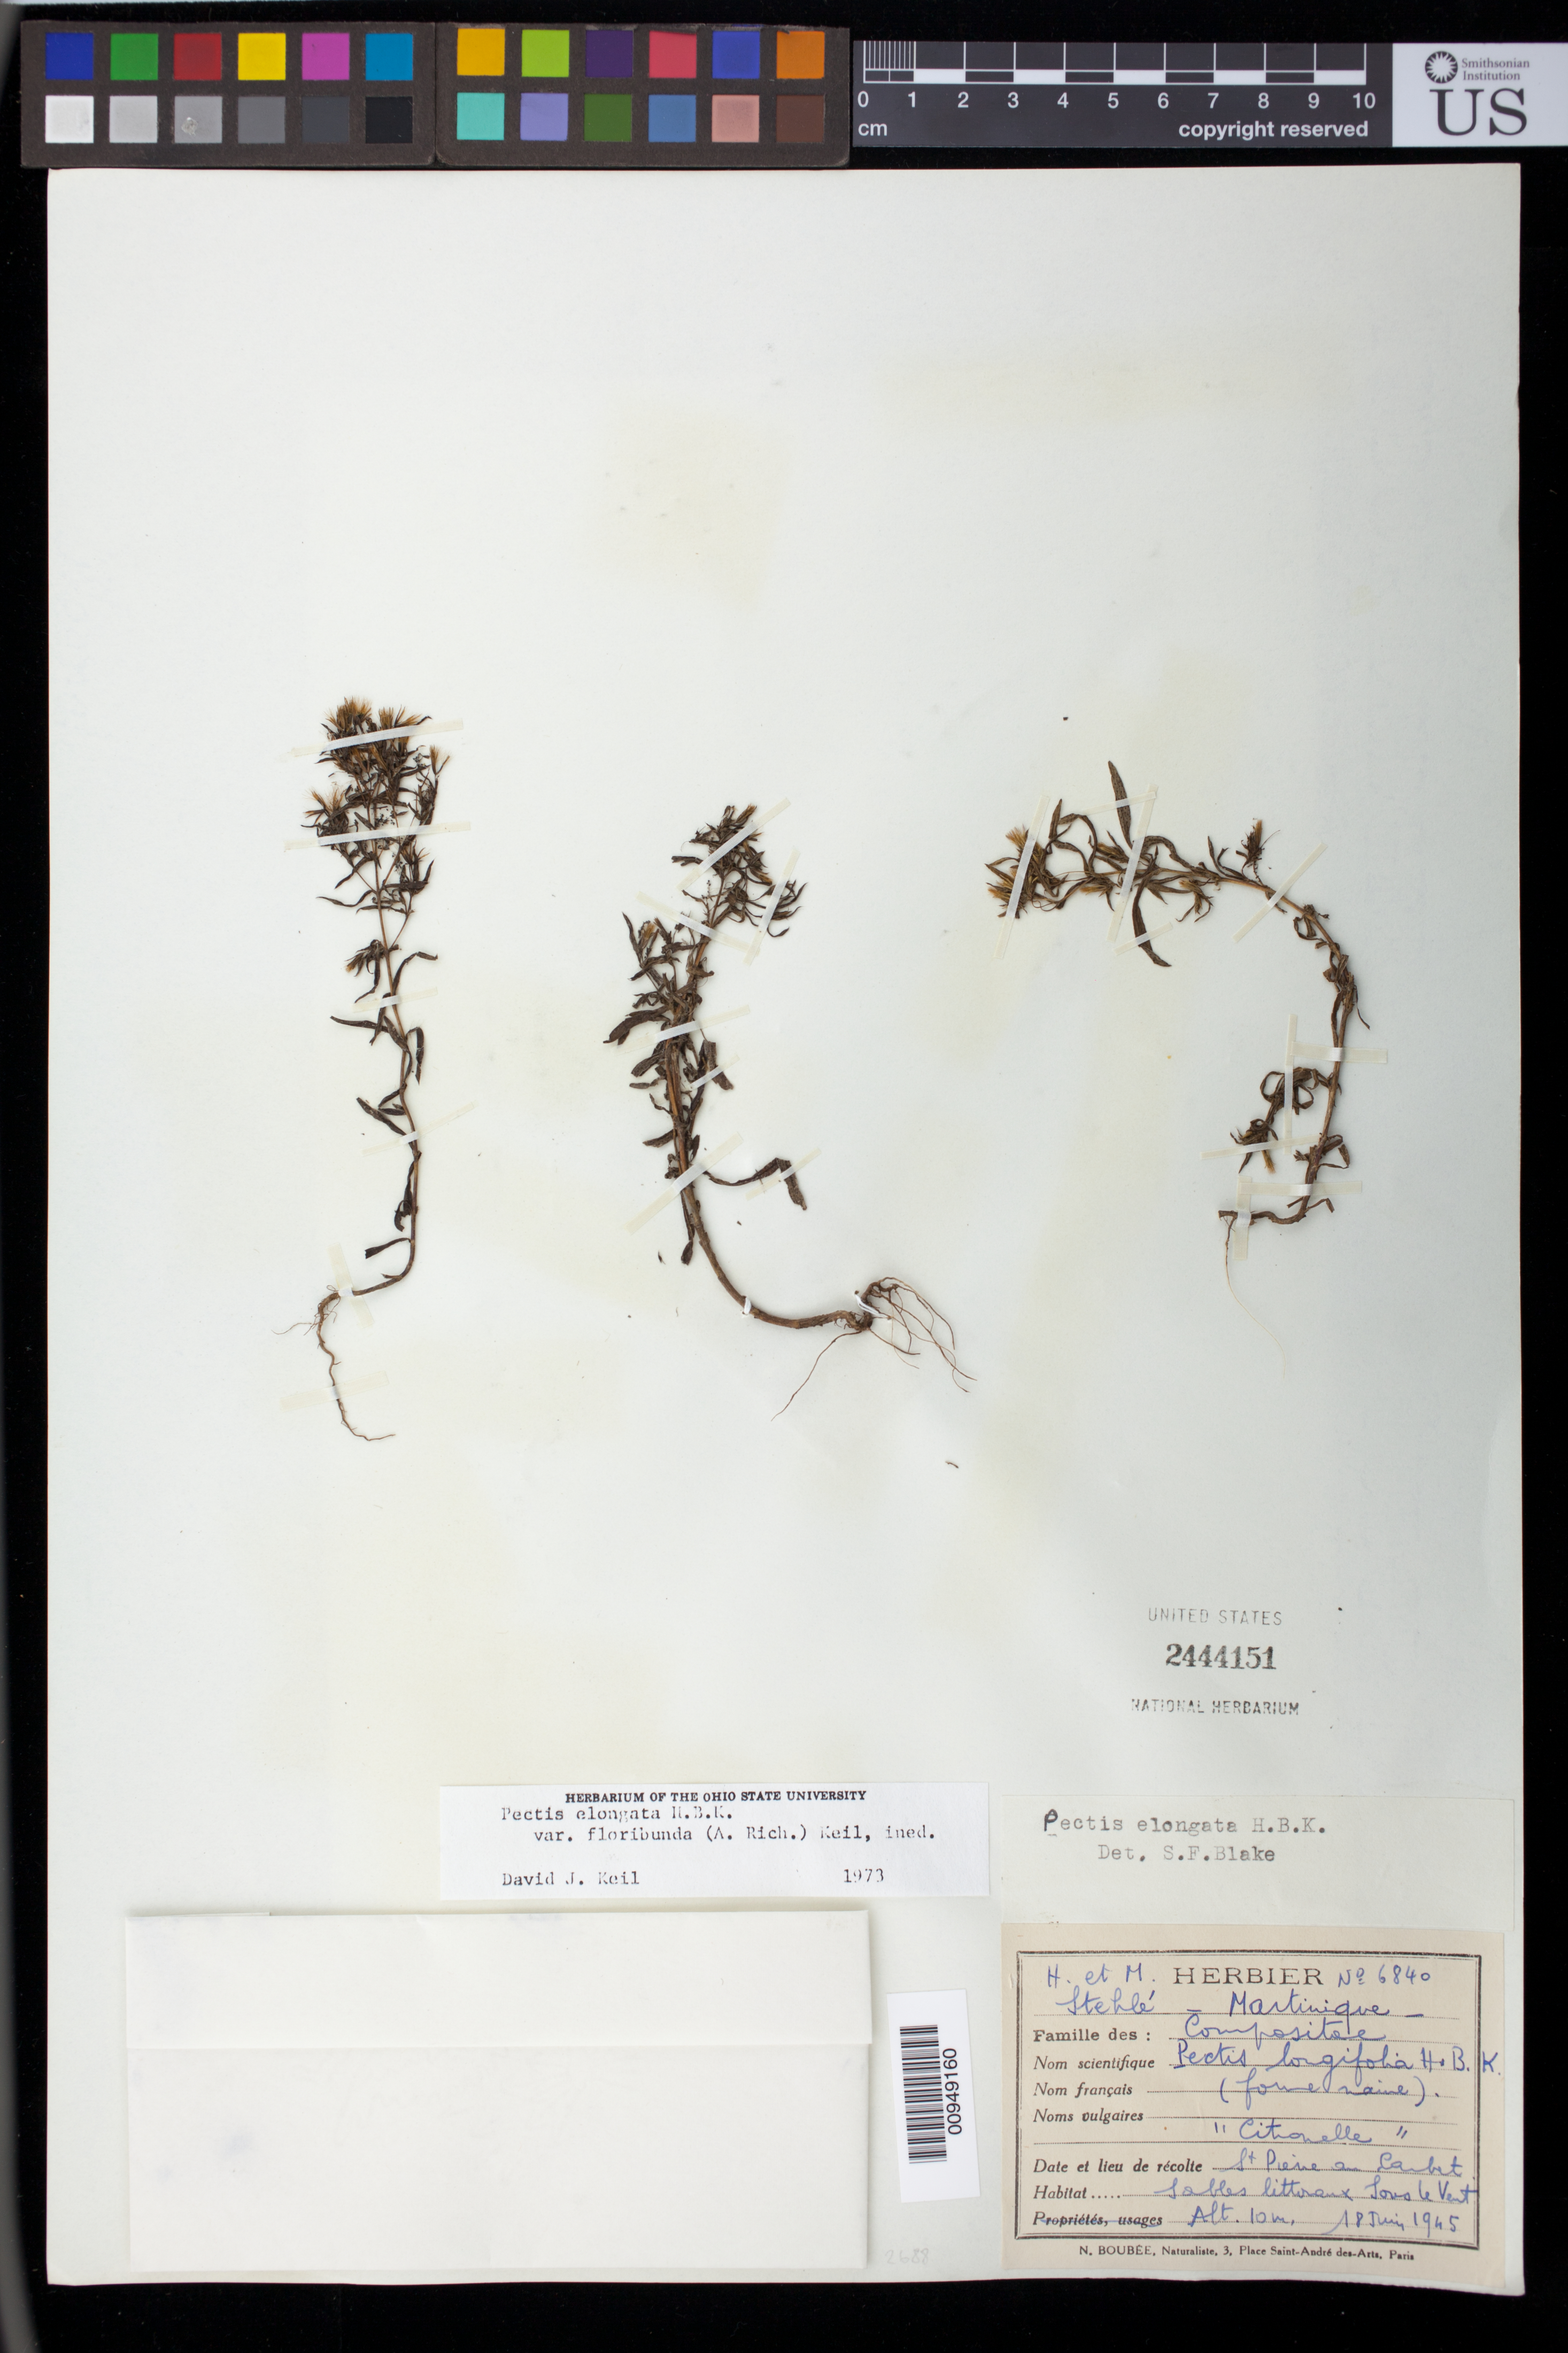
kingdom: Plantae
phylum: Tracheophyta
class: Magnoliopsida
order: Asterales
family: Asteraceae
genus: Pectis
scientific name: Pectis elongata var. floribunda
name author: (A. Rich.) D.J. Keil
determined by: Keil, D. J.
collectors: H. Stehlé & M. Stehlé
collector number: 6840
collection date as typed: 18 Jun 1945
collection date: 1945-06-18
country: Martinique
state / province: Saint-Pierre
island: Martinique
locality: St. Pierre ou "Carbet"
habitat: Sables littoraux, sous le vent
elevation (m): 10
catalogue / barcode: US 2444151